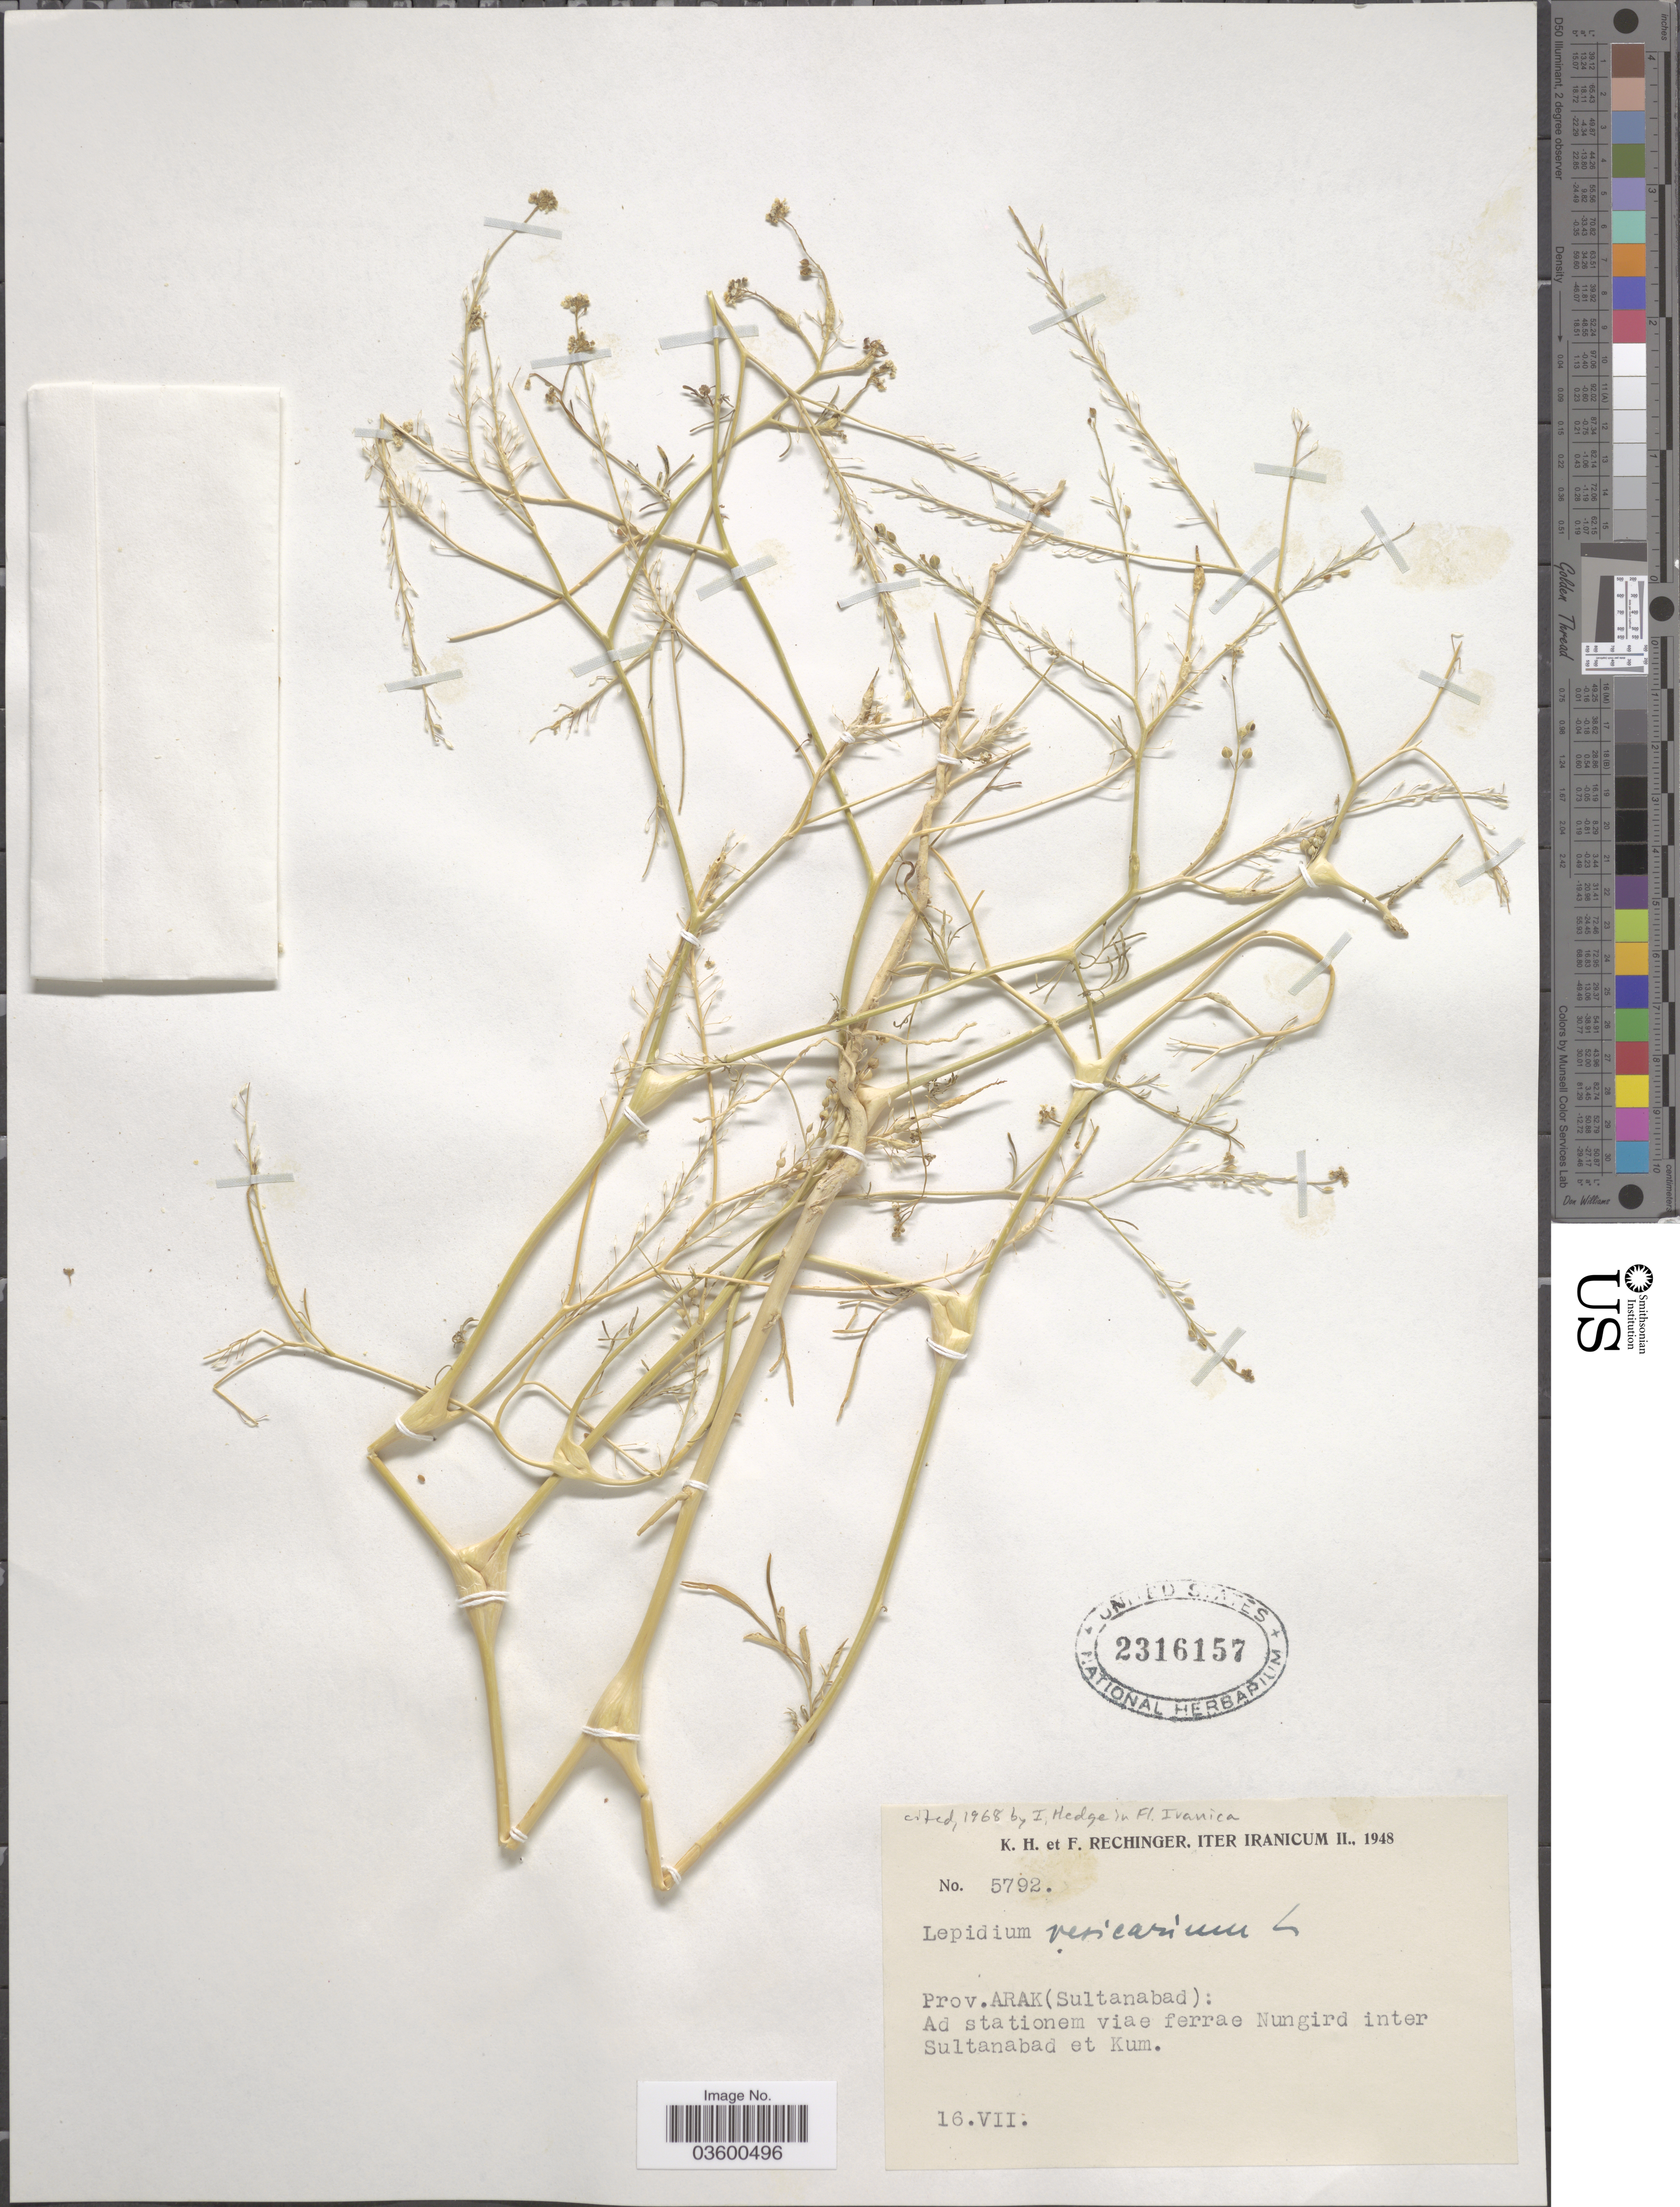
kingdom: Plantae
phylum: Tracheophyta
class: Magnoliopsida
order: Brassicales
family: Brassicaceae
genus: Lepidium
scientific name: Lepidium vesicarium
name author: L.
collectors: K. H. Rechinger & F. Rechinger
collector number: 5792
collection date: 1948-07-16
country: Iran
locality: Prov. Arak (Sultanabad): Ad stationem viae ferrae Nungird inter Sultanabad et Kum.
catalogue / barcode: US 2316157